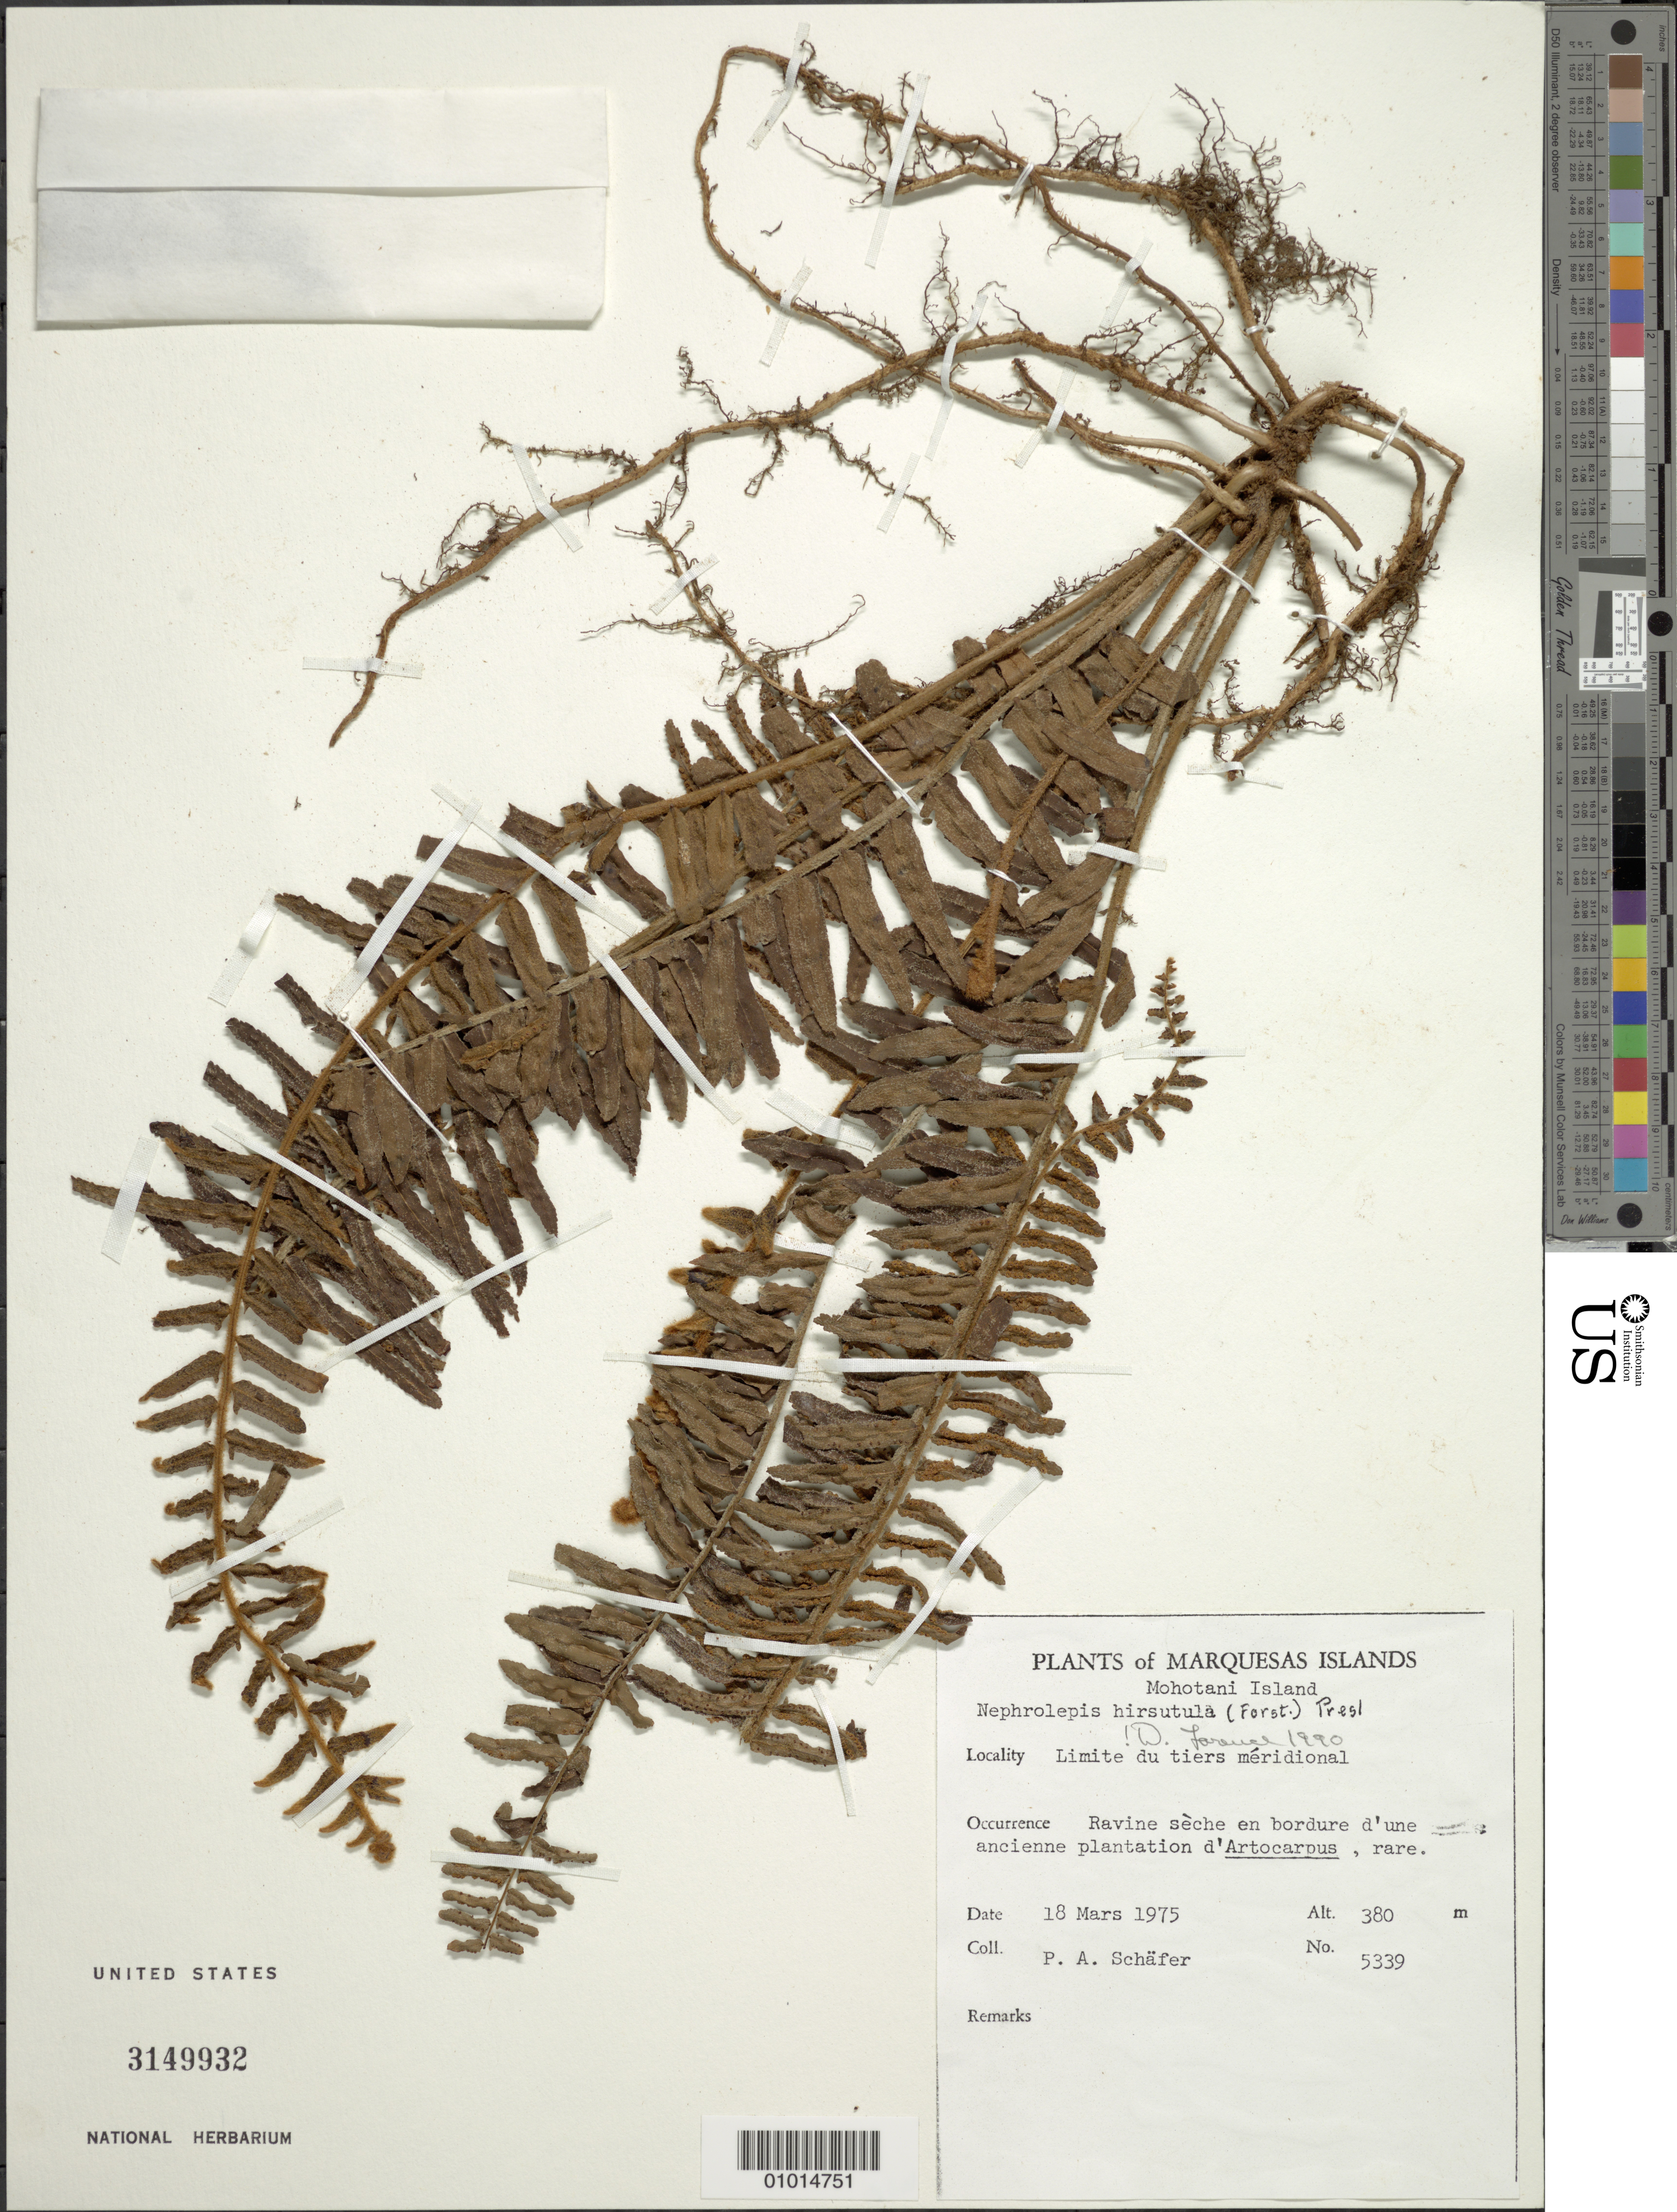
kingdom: Plantae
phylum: Tracheophyta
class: Polypodiopsida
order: Polypodiales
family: Nephrolepidaceae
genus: Nephrolepis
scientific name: Nephrolepis hirsutula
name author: (G. Forst.) C. Presl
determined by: Lorence, David H., (PTBG), National Tropical Botanical Garden (UNITED STATES)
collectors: P. A. Schäfer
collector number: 5339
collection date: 1975-03-18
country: French Polynesia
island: Mohotani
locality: Limite du tiers méridional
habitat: Ravine sèche en bordure d'une ancienne plantation d'Artocarpus; rare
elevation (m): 380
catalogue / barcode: US 3149932